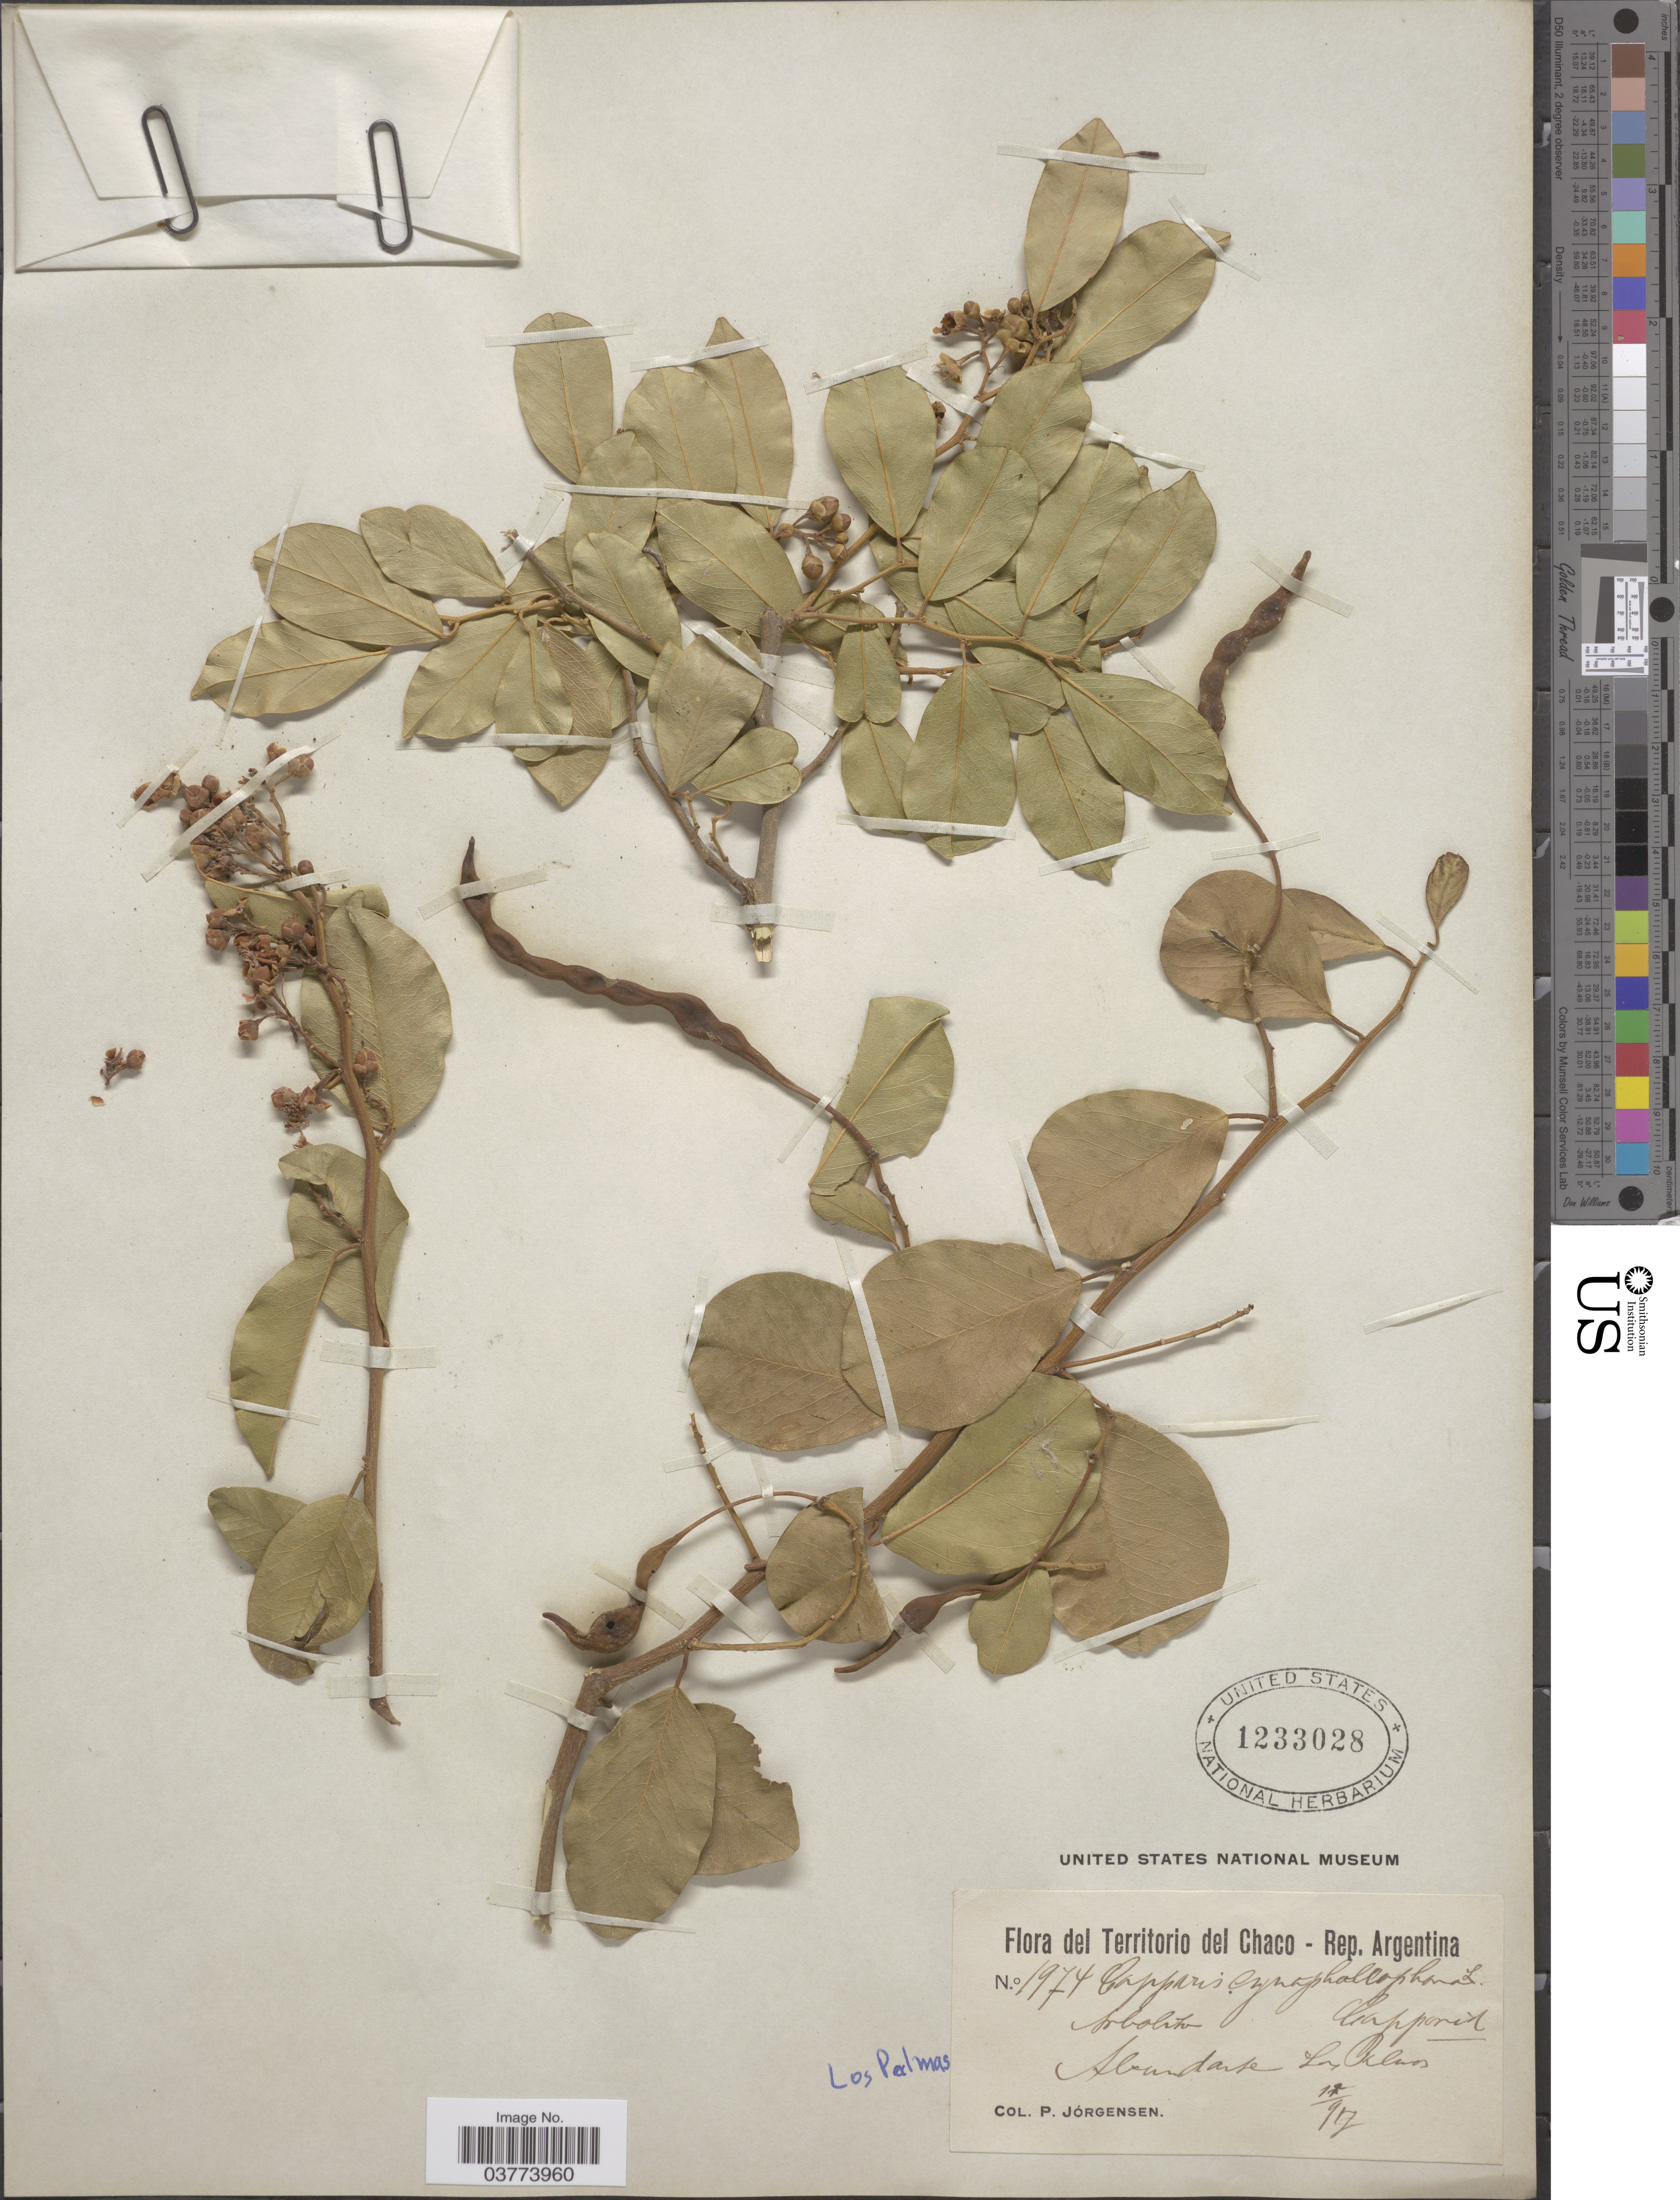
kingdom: Plantae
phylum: Tracheophyta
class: Magnoliopsida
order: Brassicales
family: Capparaceae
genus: Cynophalla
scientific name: Cynophalla retusa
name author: (Griseb.) Cornejo & Iltis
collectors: P. Jörgensen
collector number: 1974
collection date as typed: Transcribed d/m/y: 11/9/17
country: Argentina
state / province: Chaco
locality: Territorio del Chaco. Las Palmas. Abundante.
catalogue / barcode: US 1233028